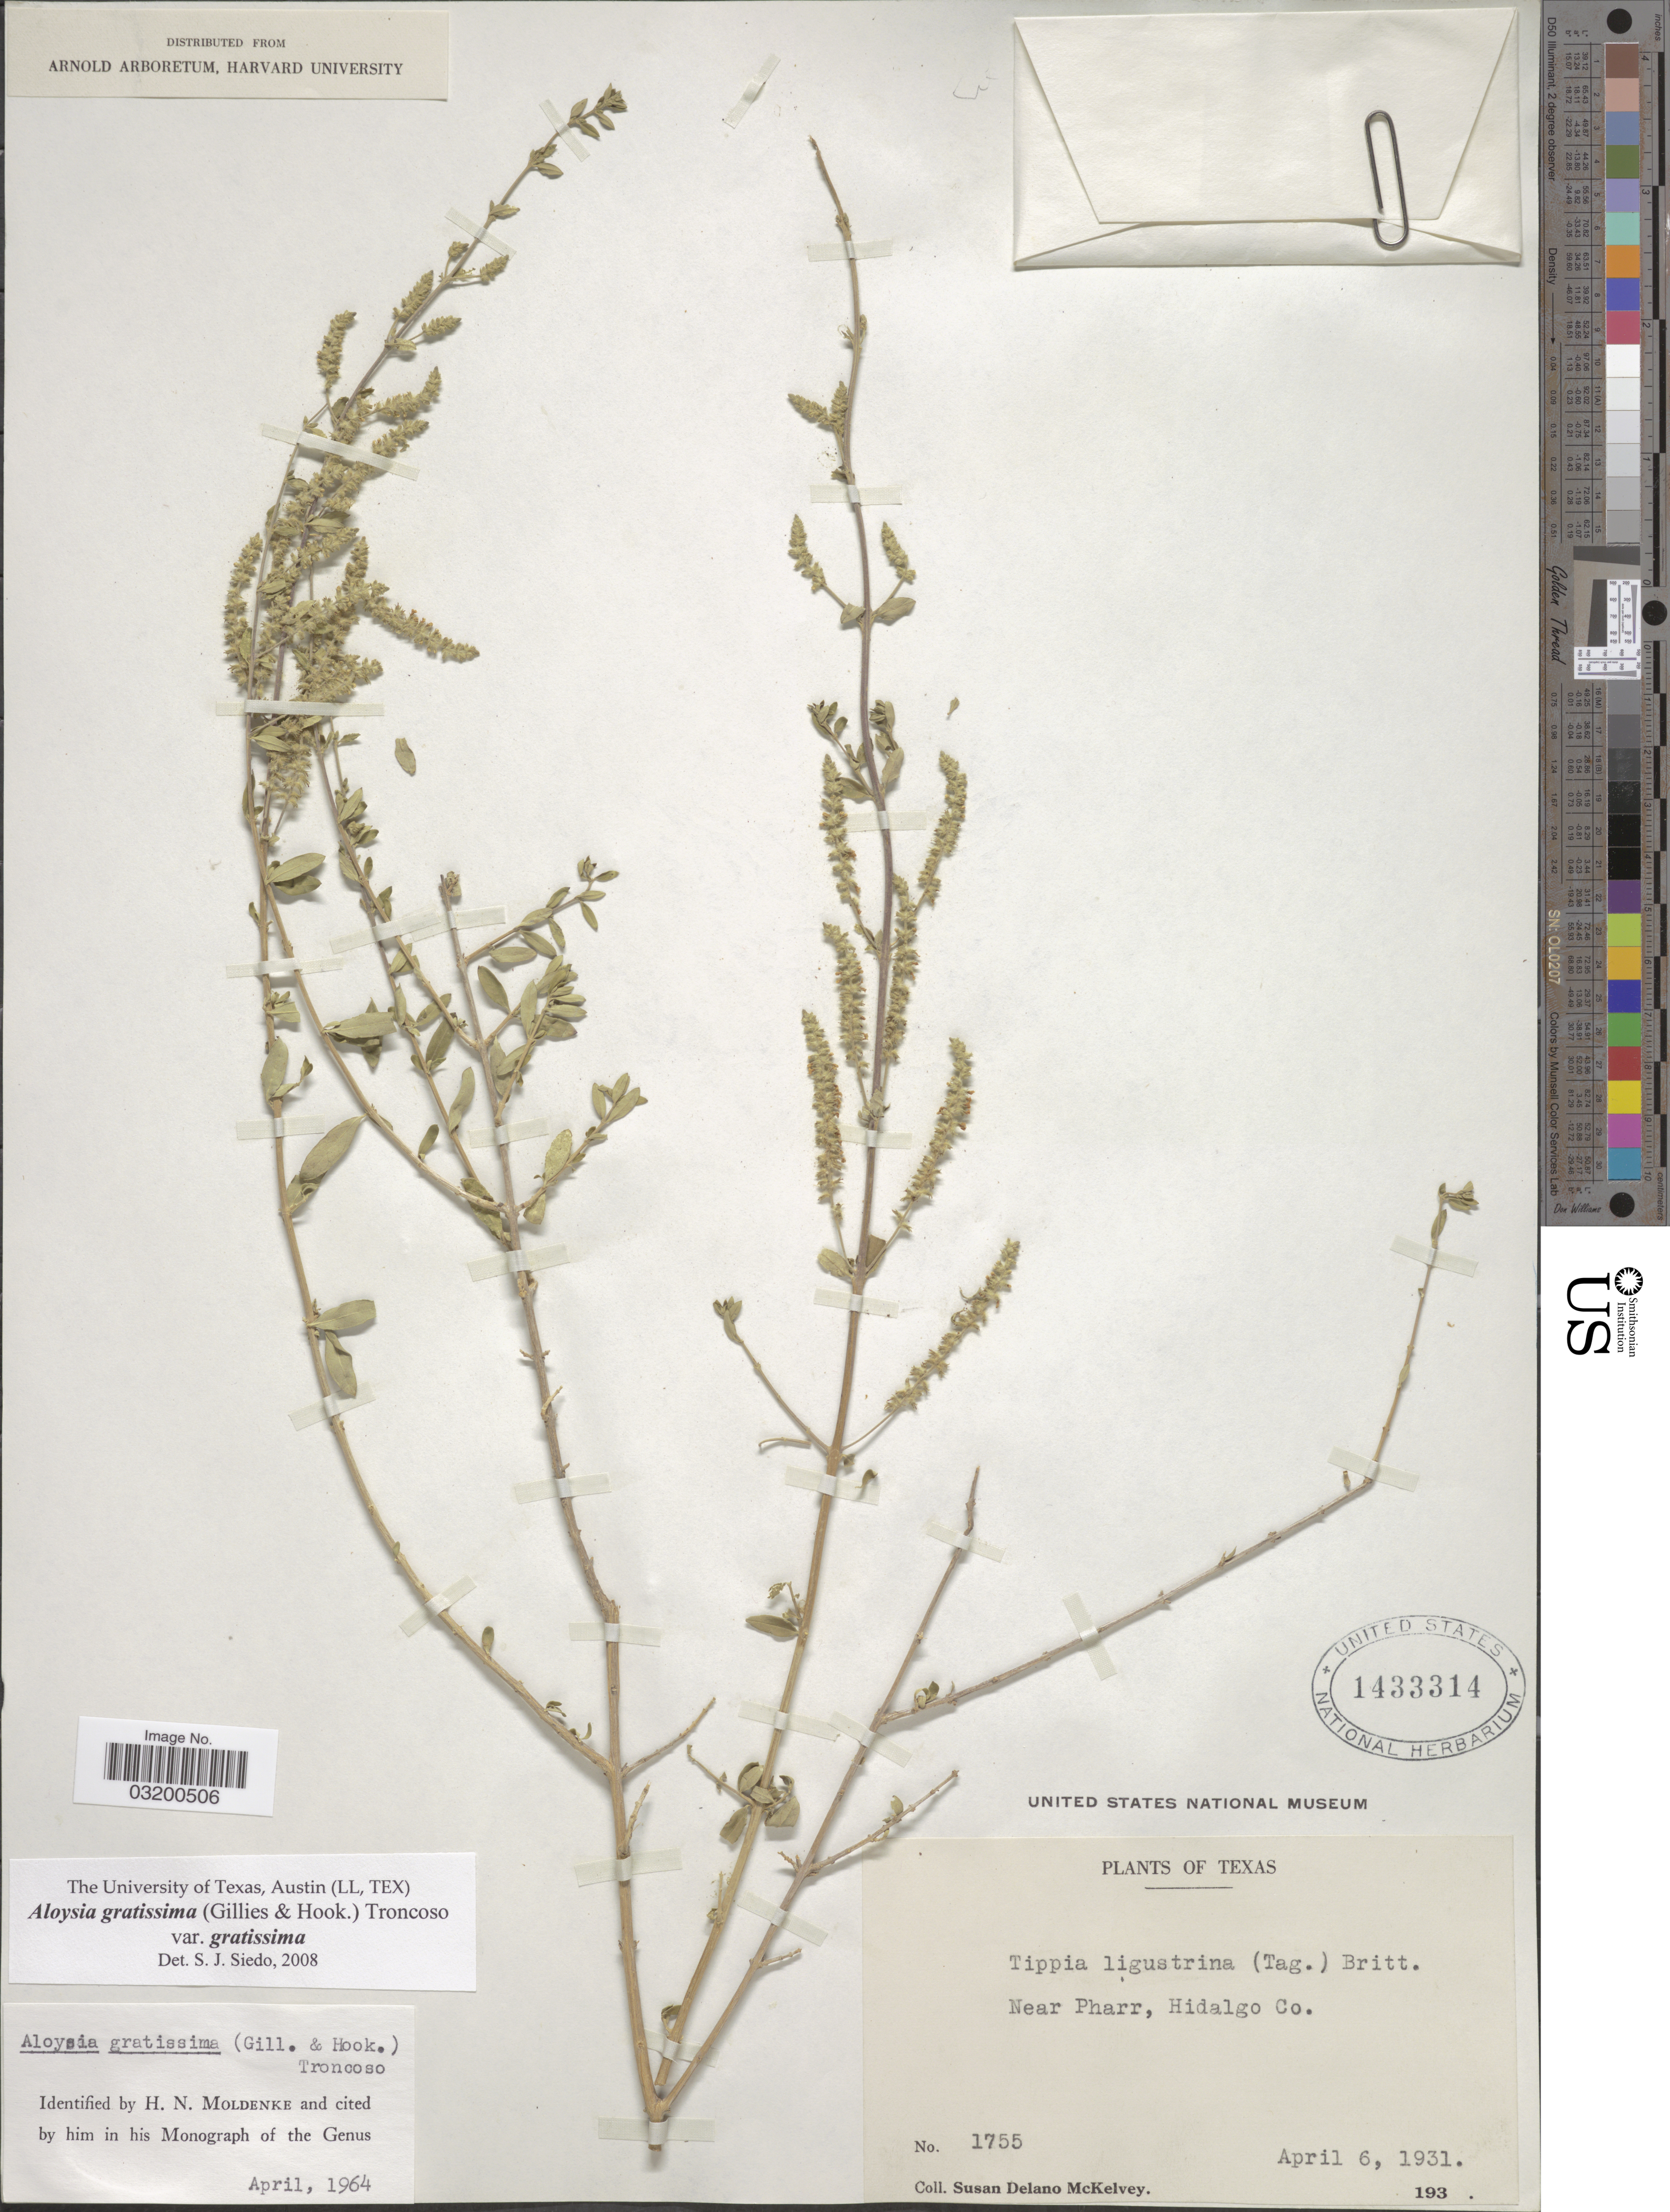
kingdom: Plantae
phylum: Tracheophyta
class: Magnoliopsida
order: Lamiales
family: Verbenaceae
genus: Aloysia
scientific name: Aloysia gratissima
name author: (Gillies & Hook.) Tronc.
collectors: S. A. McKelvey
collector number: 1755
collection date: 1931-04-06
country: United States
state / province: Texas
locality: Near Pharr, Hidalgo Co.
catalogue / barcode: US 1433314